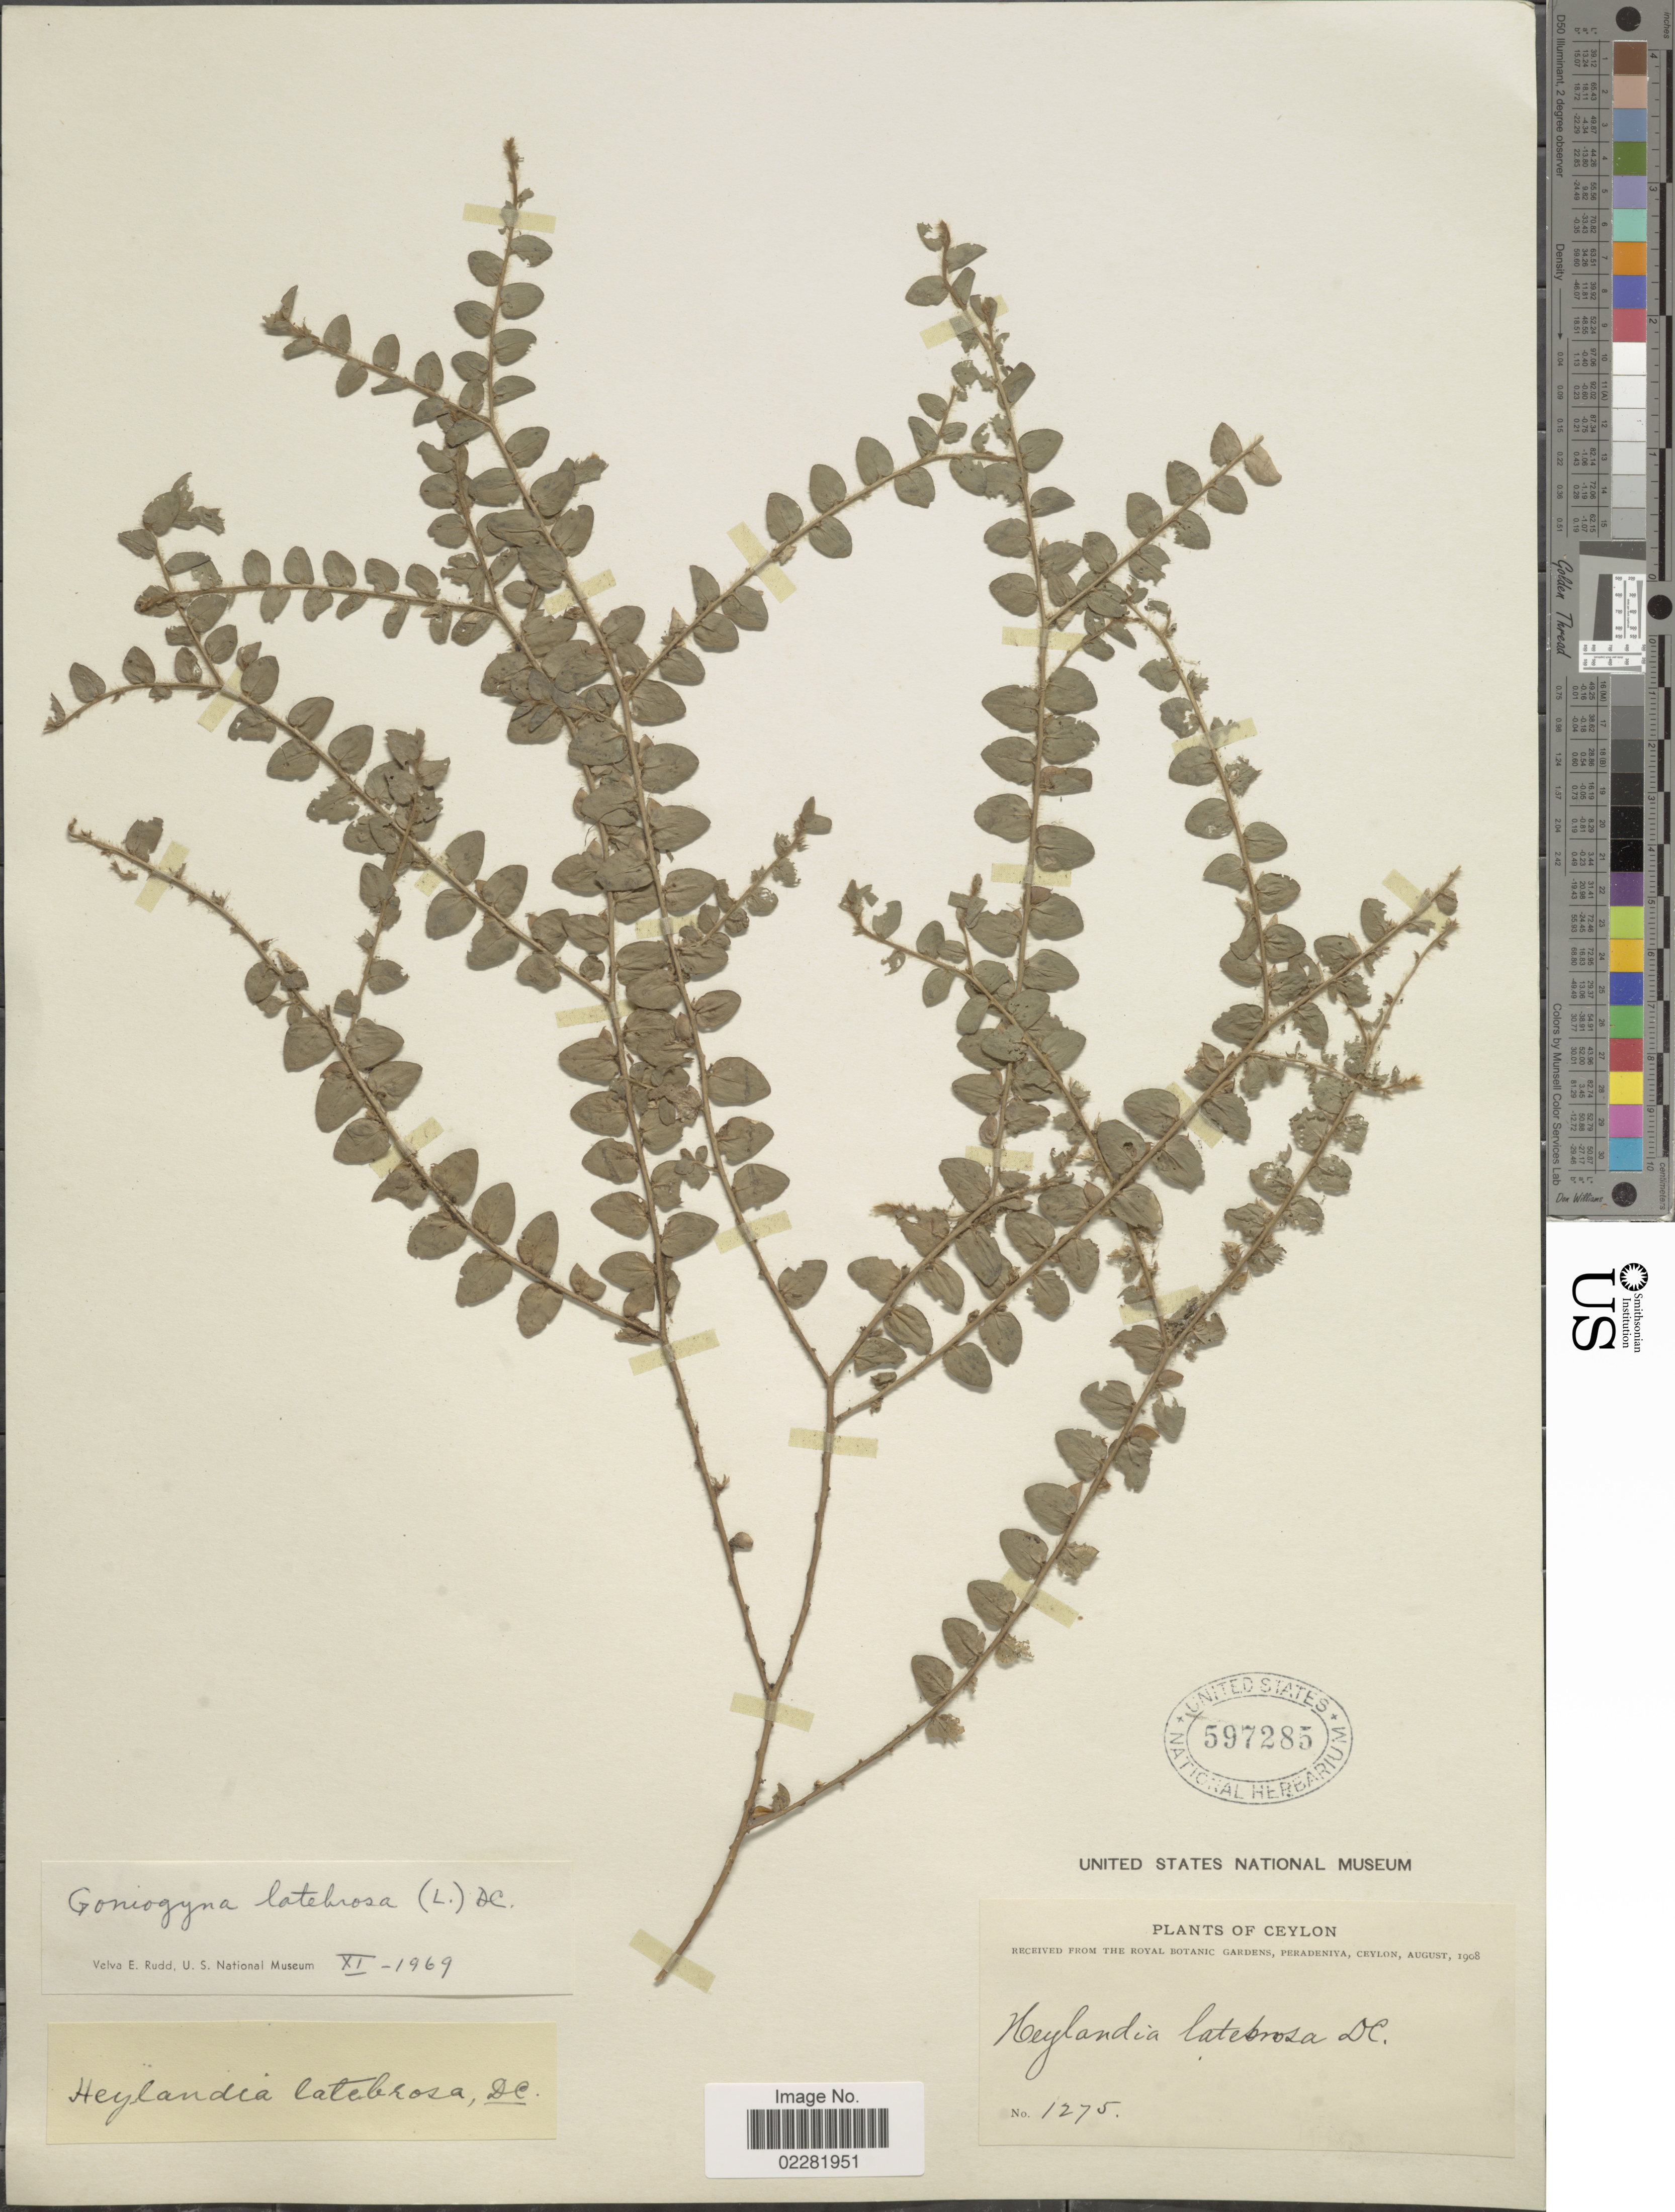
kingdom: Plantae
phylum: Tracheophyta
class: Magnoliopsida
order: Fabales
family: Fabaceae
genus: Crotalaria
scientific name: Crotalaria hebecarpa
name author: (DC.) Rudd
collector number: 1275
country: Sri Lanka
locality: Ceylon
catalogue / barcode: US 597285